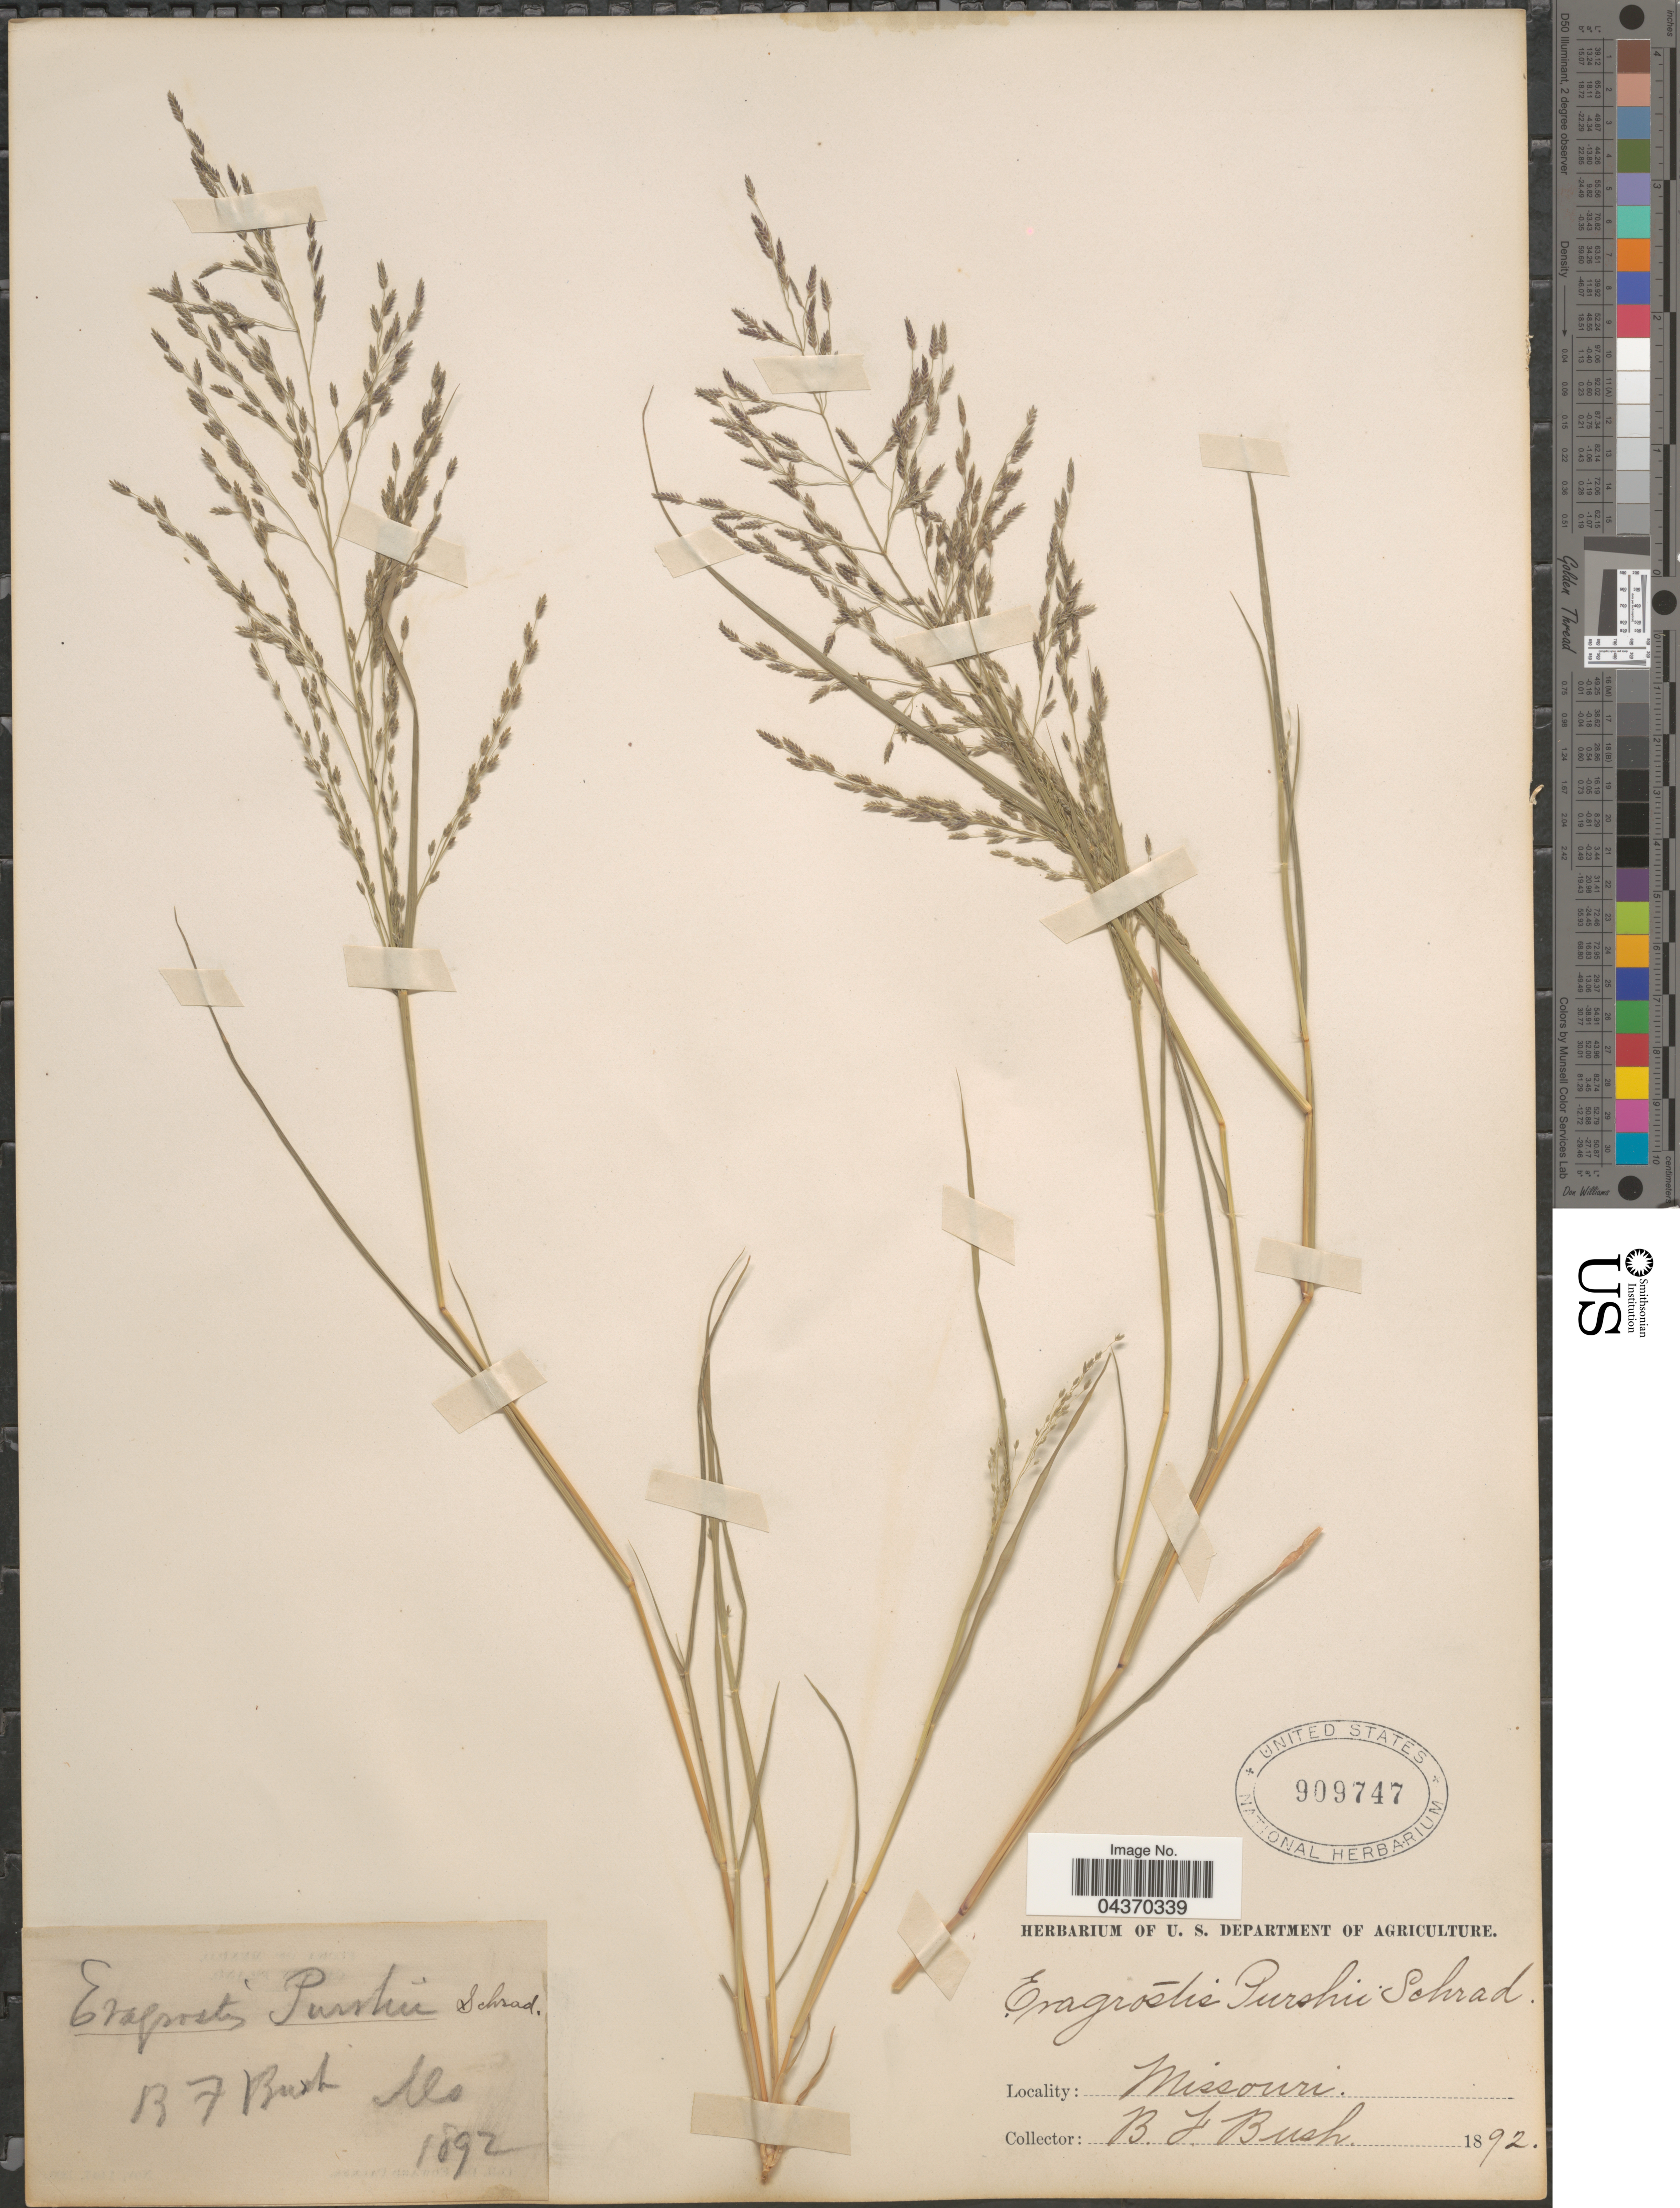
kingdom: Plantae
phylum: Tracheophyta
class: Liliopsida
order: Poales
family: Poaceae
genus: Eragrostis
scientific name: Eragrostis pectinacea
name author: (Michx.) Nees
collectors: B. F. Bush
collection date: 1892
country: United States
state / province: Missouri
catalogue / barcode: US 909747